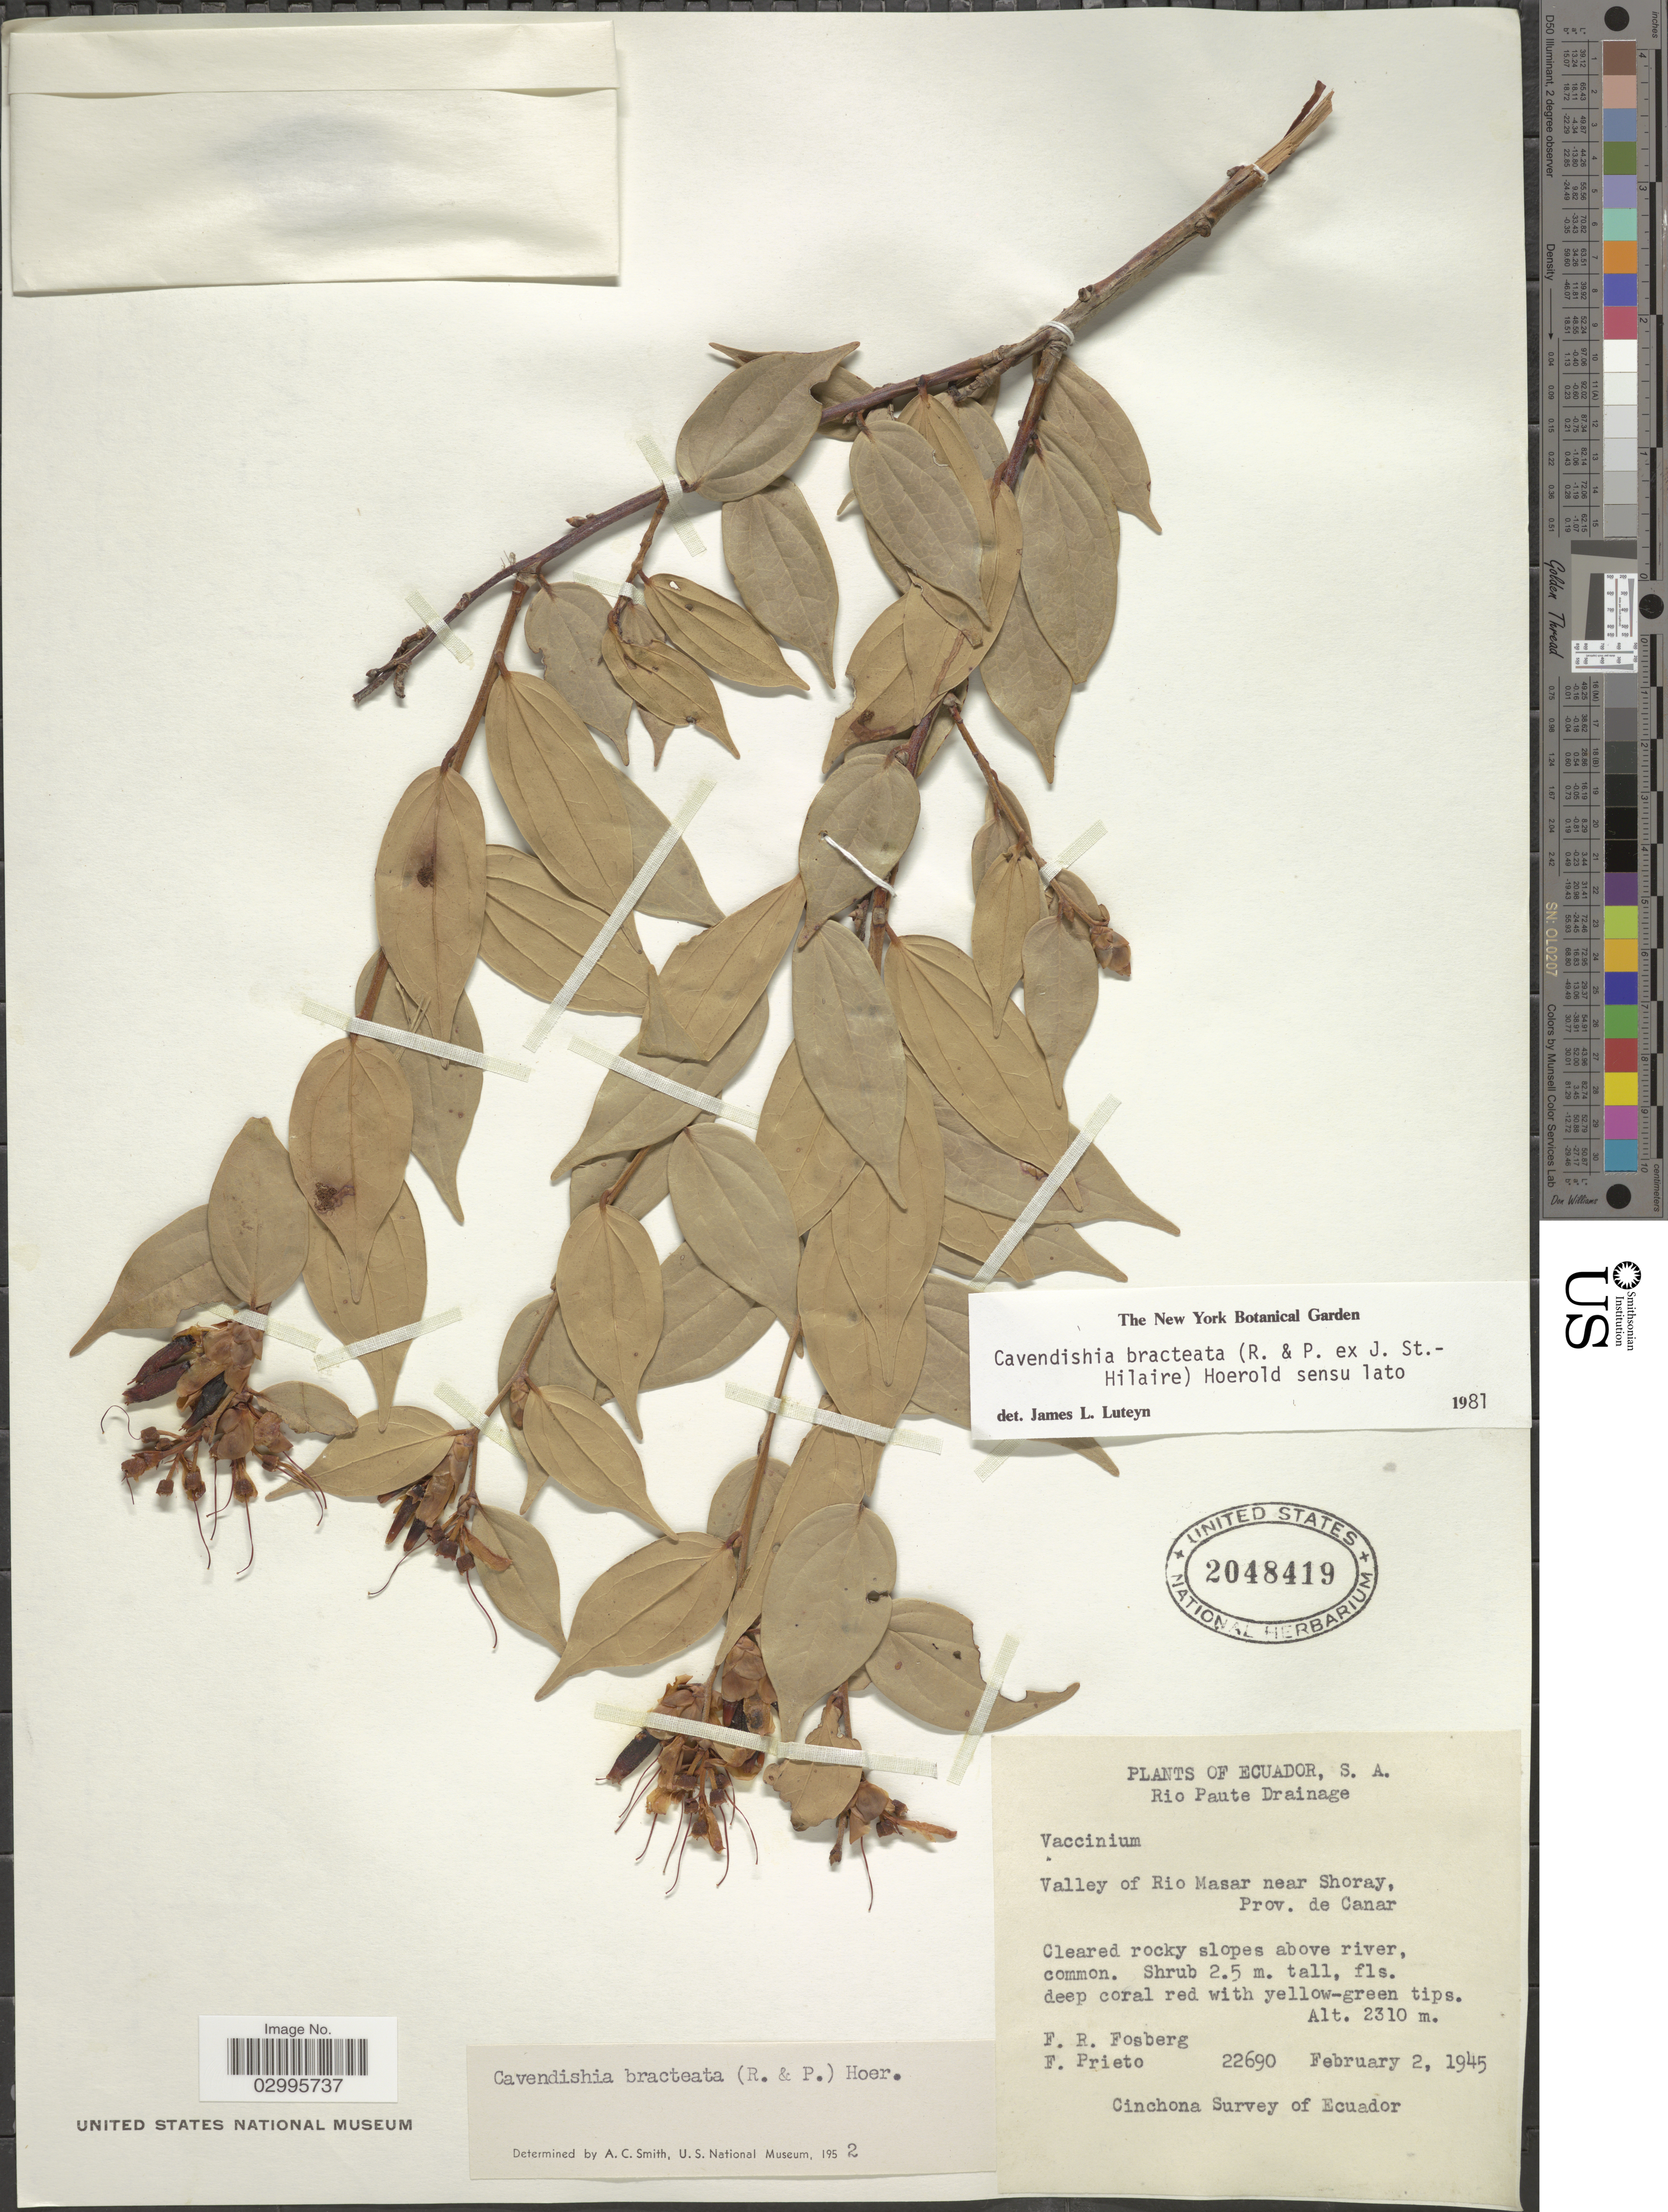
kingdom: Plantae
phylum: Tracheophyta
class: Magnoliopsida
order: Ericales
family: Ericaceae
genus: Cavendishia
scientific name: Cavendishia bracteata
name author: (Ruiz & Pav. ex J. St.-Hil.) Hoerold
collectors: F. R. Fosberg & F. Prieto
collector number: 22690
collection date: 1945-02-02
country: Ecuador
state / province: Cañar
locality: Rio Paute Drainage. Valley of Rio Masar near Shoray.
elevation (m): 2310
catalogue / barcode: US 2048419